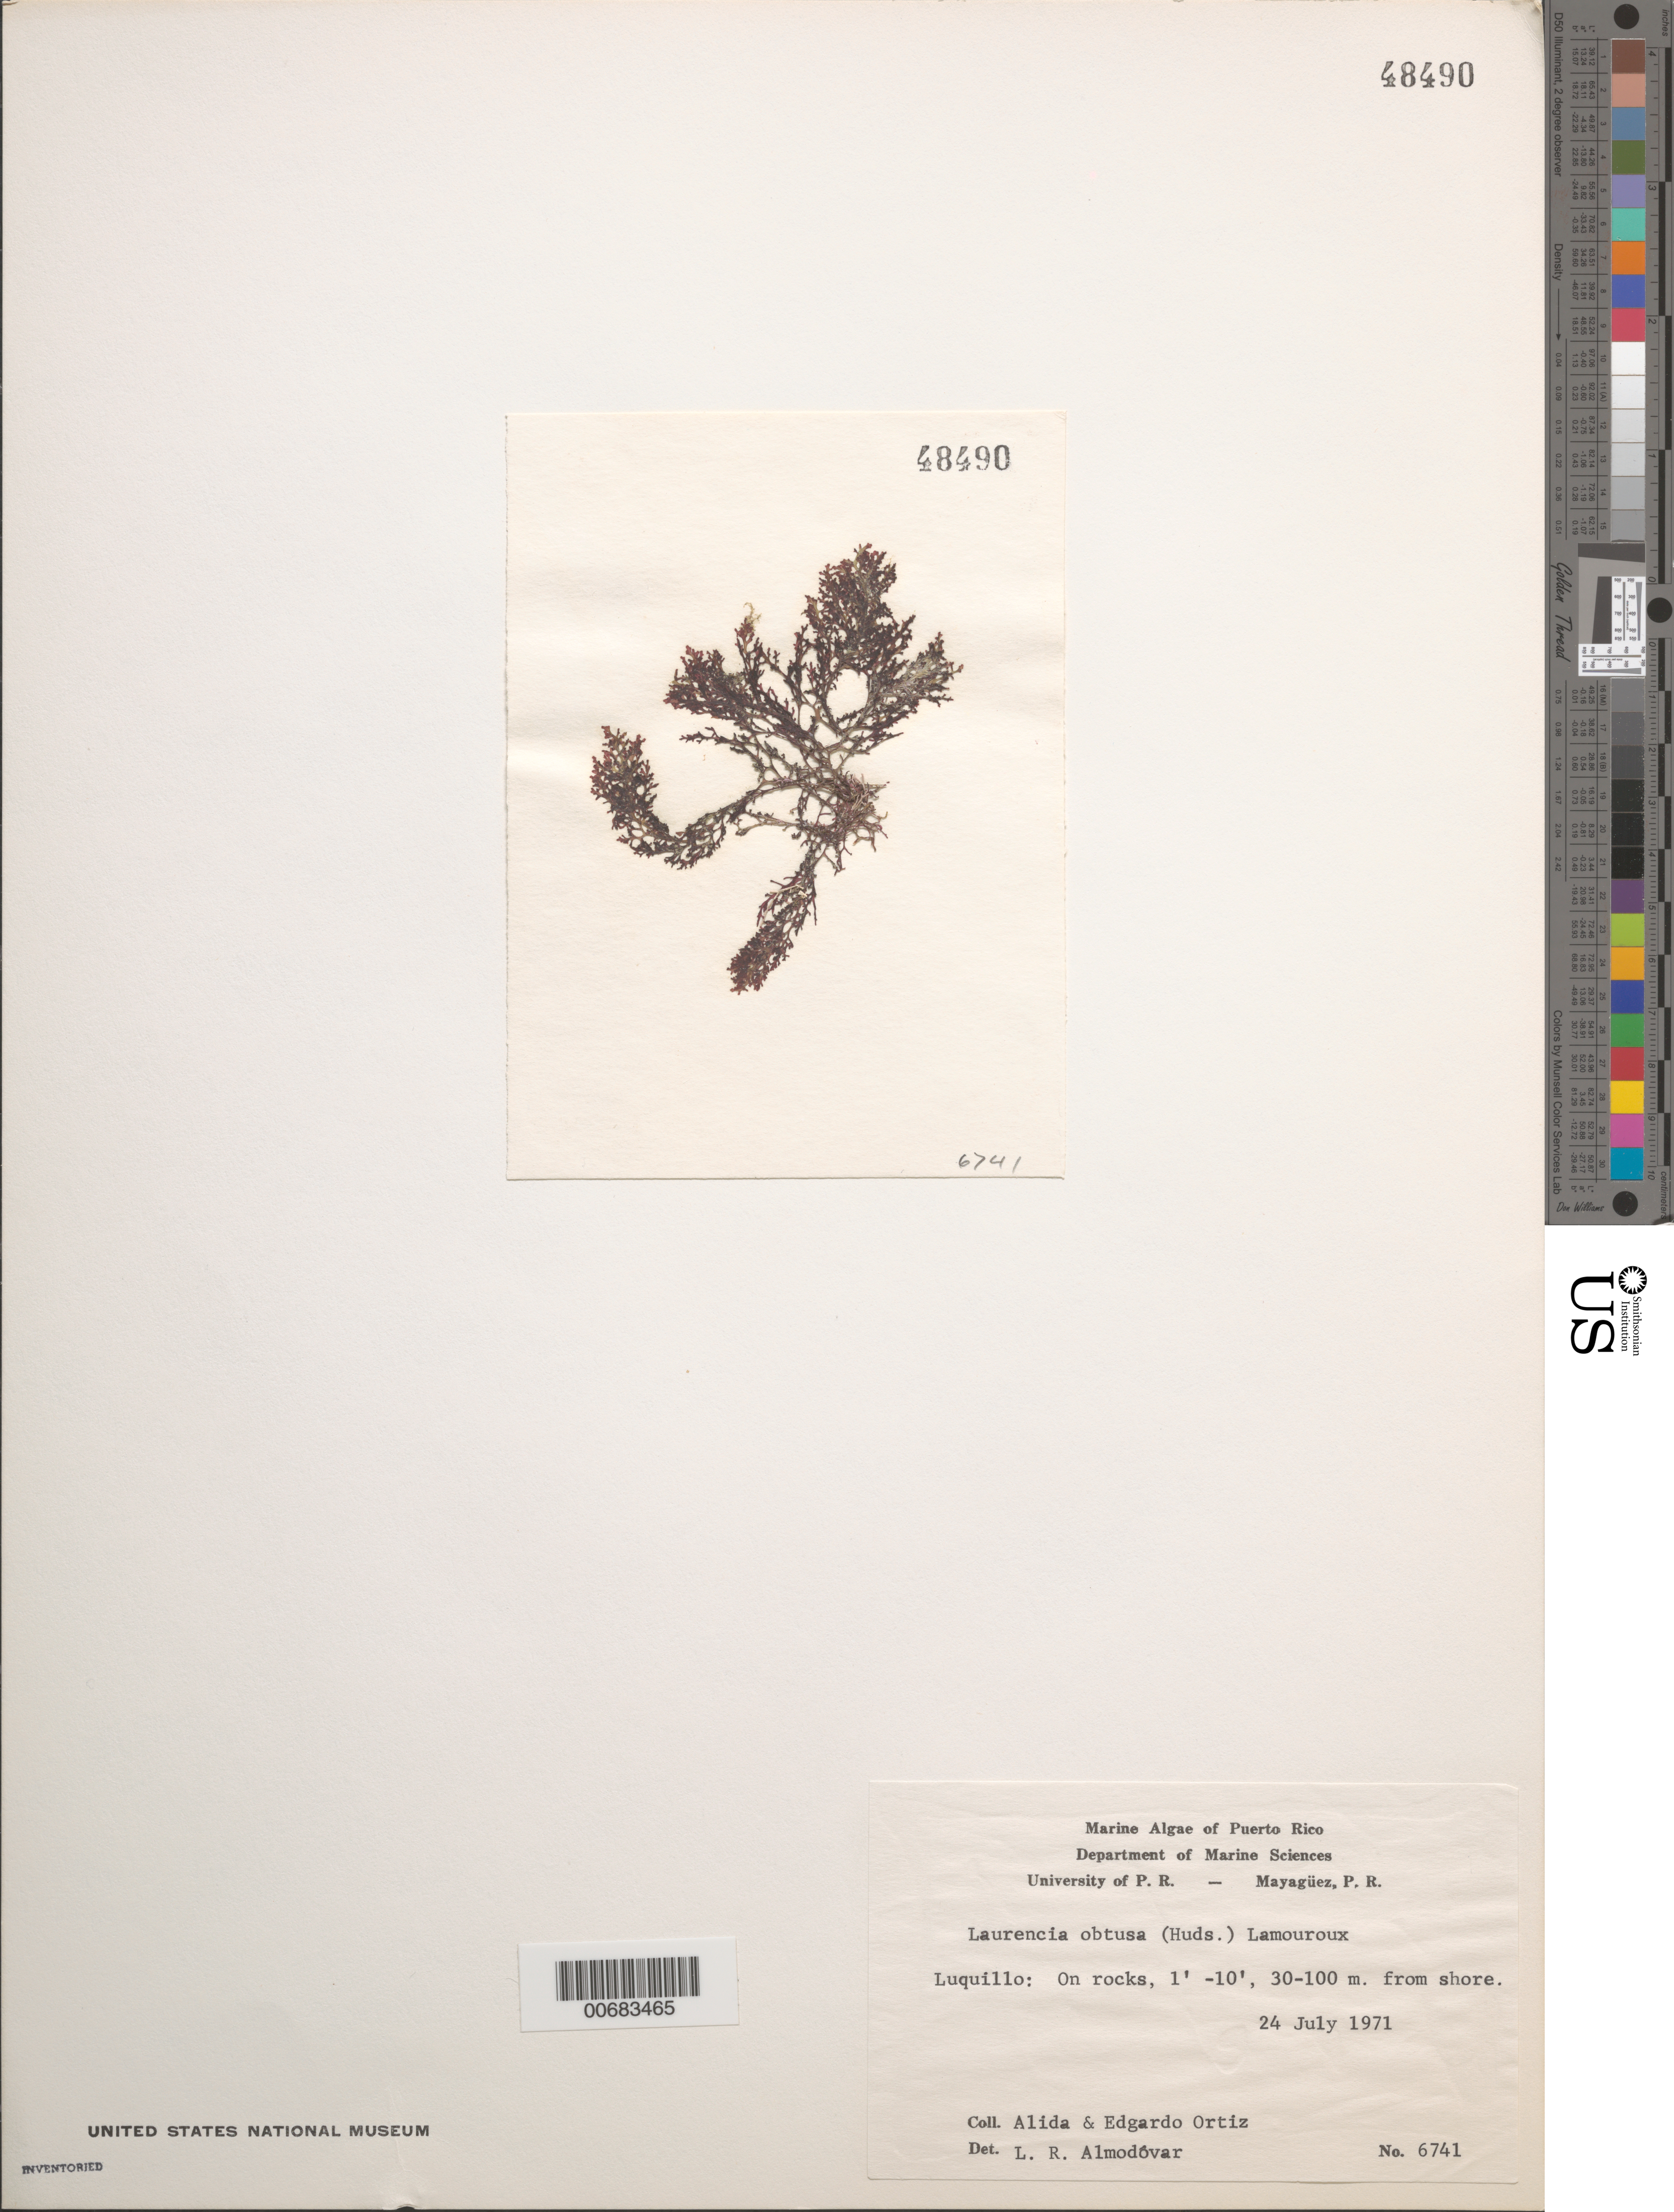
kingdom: Plantae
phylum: Rhodophyta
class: Florideophyceae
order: Ceramiales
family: Rhodomelaceae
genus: Laurencia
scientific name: Laurencia obtusa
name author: (Huds.) J.V.Lamouroux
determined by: Almodovar, L. R.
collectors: Alida Ortiz & E. Ortiz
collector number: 6741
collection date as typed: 24 Jul 1971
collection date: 1971-07-24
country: Puerto Rico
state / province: Luquillo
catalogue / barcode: US 48490